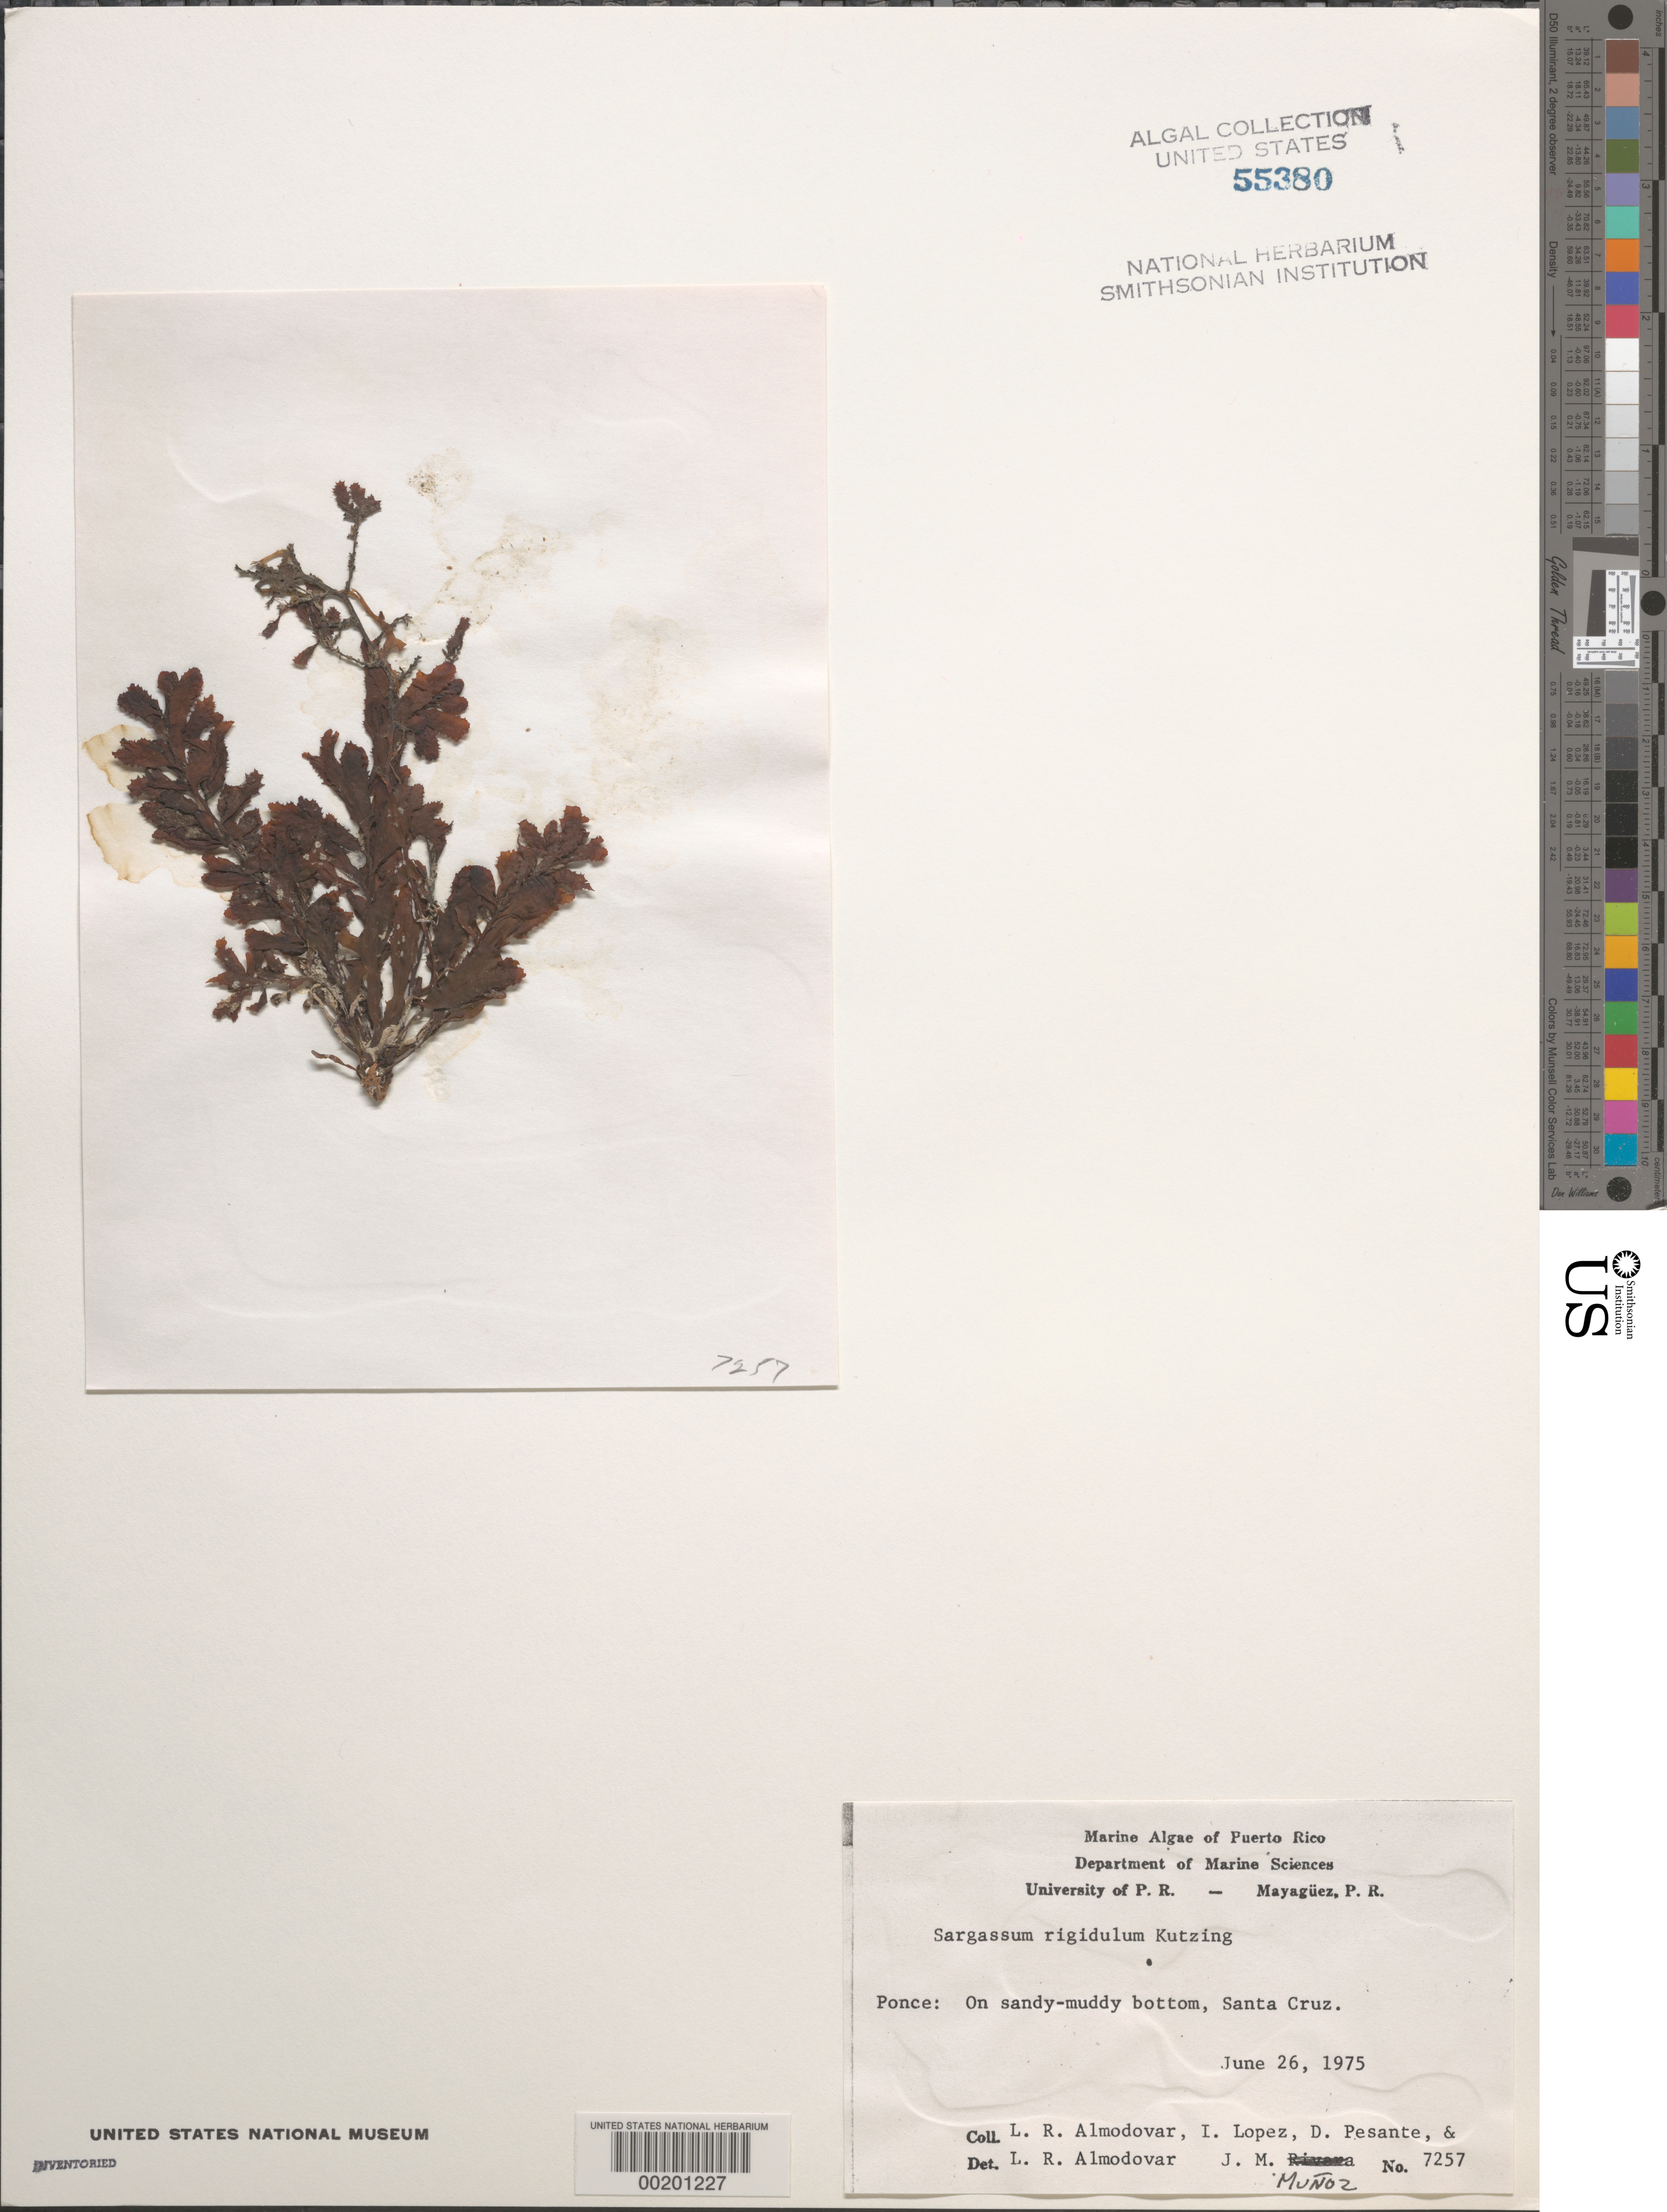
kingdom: Chromista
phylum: Ochrophyta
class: Phaeophyceae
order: Fucales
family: Sargassaceae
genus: Sargassum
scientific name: Sargassum rigidulum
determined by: Almodovar, L. R.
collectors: L. Almodovar, I. Lopéz, D. Pesante & J. Muñoz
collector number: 7257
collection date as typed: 26 Jun 1975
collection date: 1975-06-26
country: Puerto Rico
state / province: Ponce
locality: Santa cruz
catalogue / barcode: US 55380